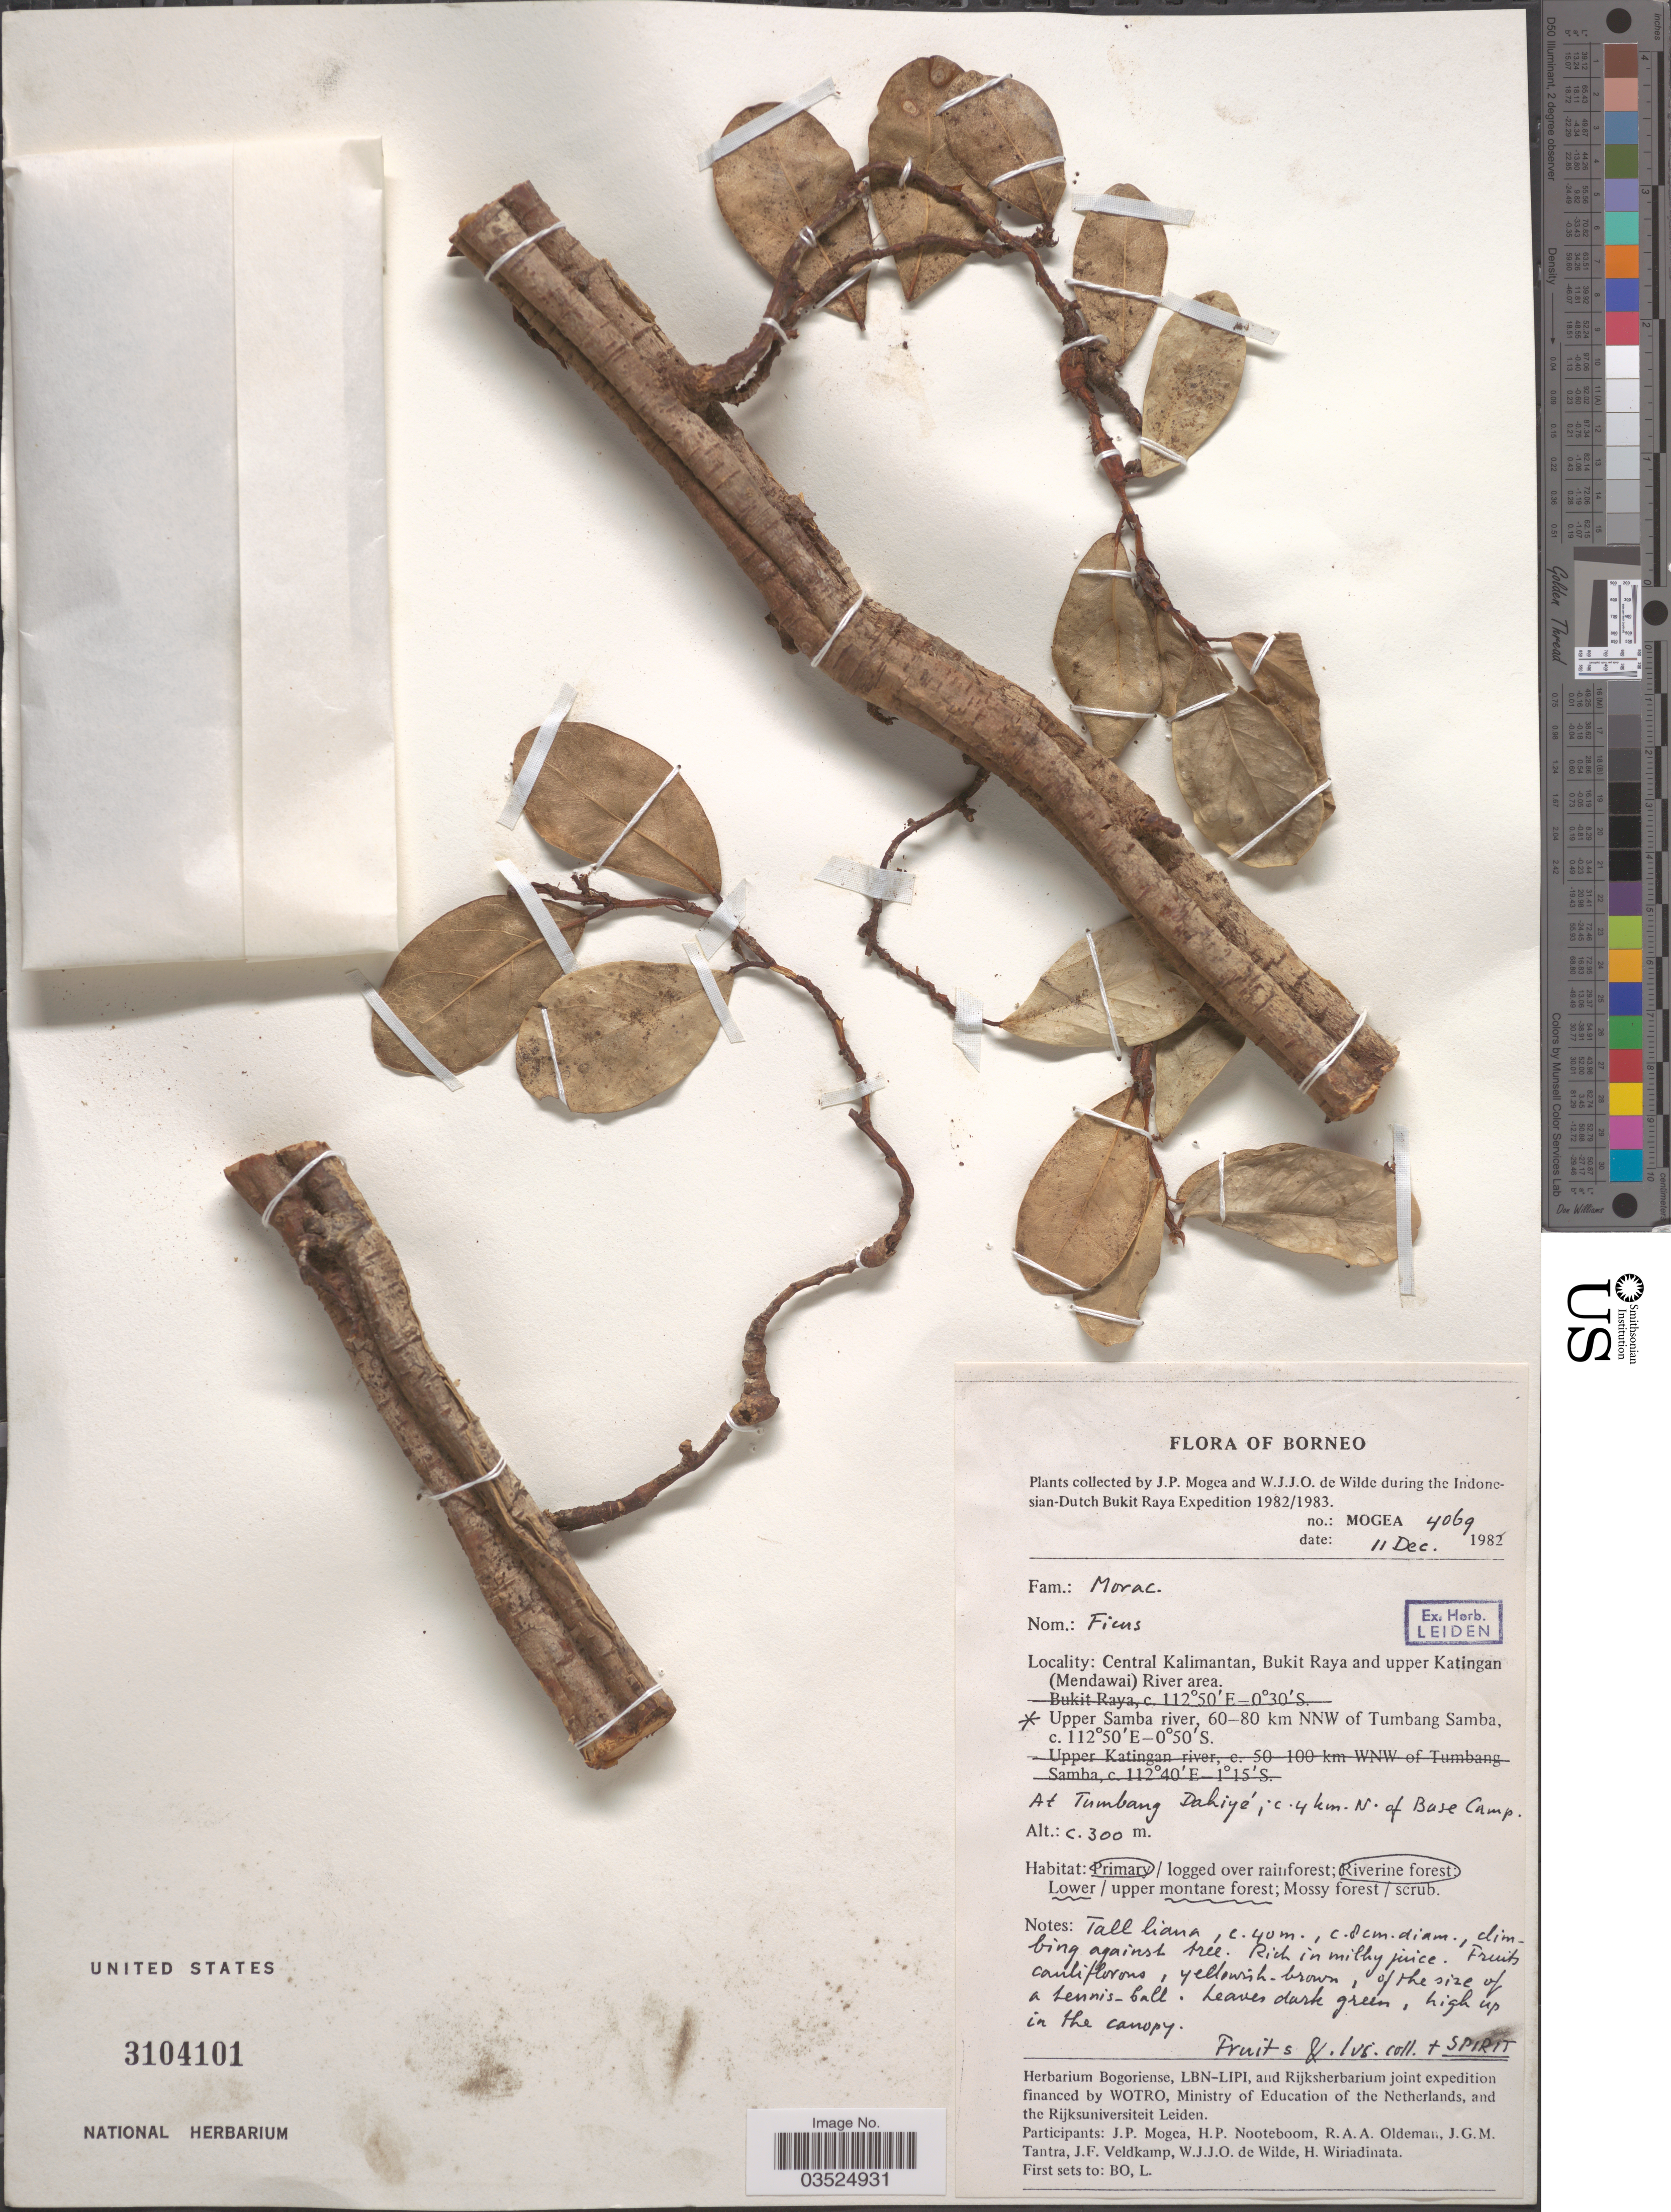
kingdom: Plantae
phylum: Tracheophyta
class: Magnoliopsida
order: Rosales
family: Moraceae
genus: Ficus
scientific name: Ficus sp.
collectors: J. Mogea & W. J. de Wilde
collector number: MOGEA4069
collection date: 1982-12-11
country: Indonesia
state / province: Kalimantan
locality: Borneo. Central Kalimantan, Bukit Raya and upper Katingan (Mendawai) River area. Upper Samba river, 60-80 km NNW of Tumbang Samba. At Tumbang Dahiyé; c. 4 km. N. of Base Camp.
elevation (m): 300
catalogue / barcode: US 3104101